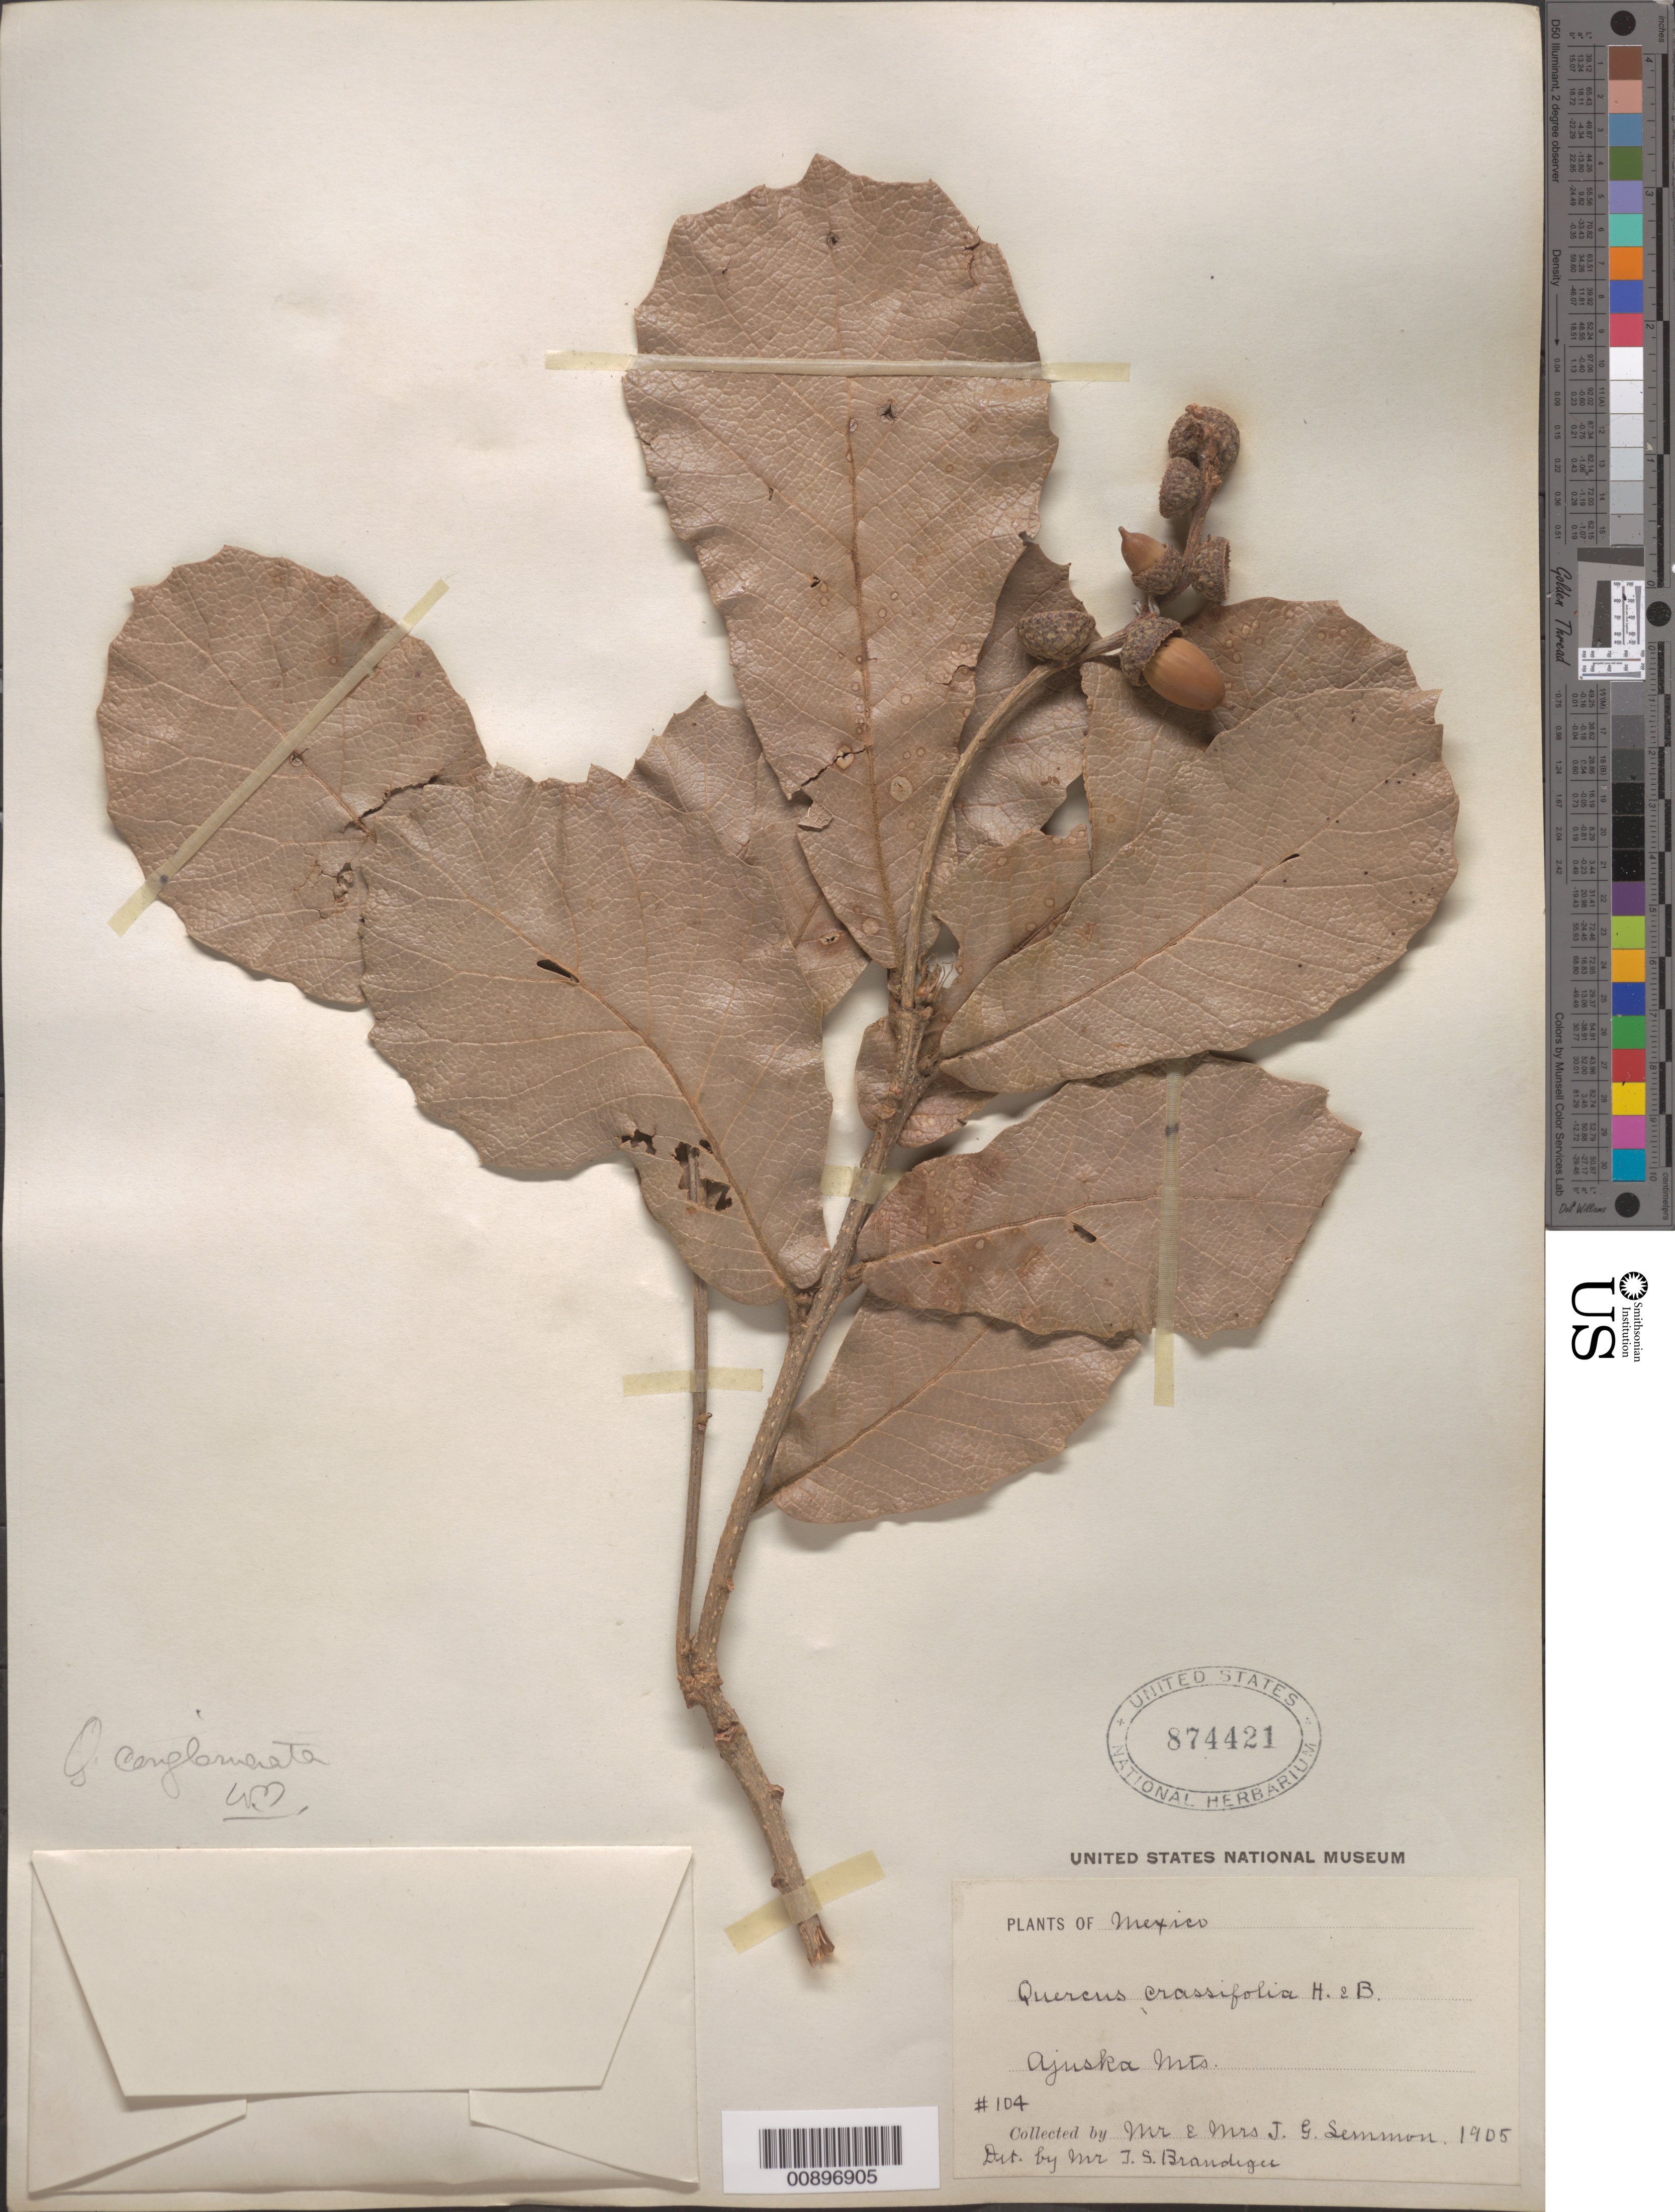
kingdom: Plantae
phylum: Tracheophyta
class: Magnoliopsida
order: Fagales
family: Fagaceae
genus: Quercus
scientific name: Quercus conglomerata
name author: Trel.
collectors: J. G. Lemmon & J. Lemmon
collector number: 104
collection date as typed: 1905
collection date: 1905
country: Mexico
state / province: Distrito Federal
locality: Ajuska [sic] Mts. (correct spelling is Ajusco Mts.)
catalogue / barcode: US 874421